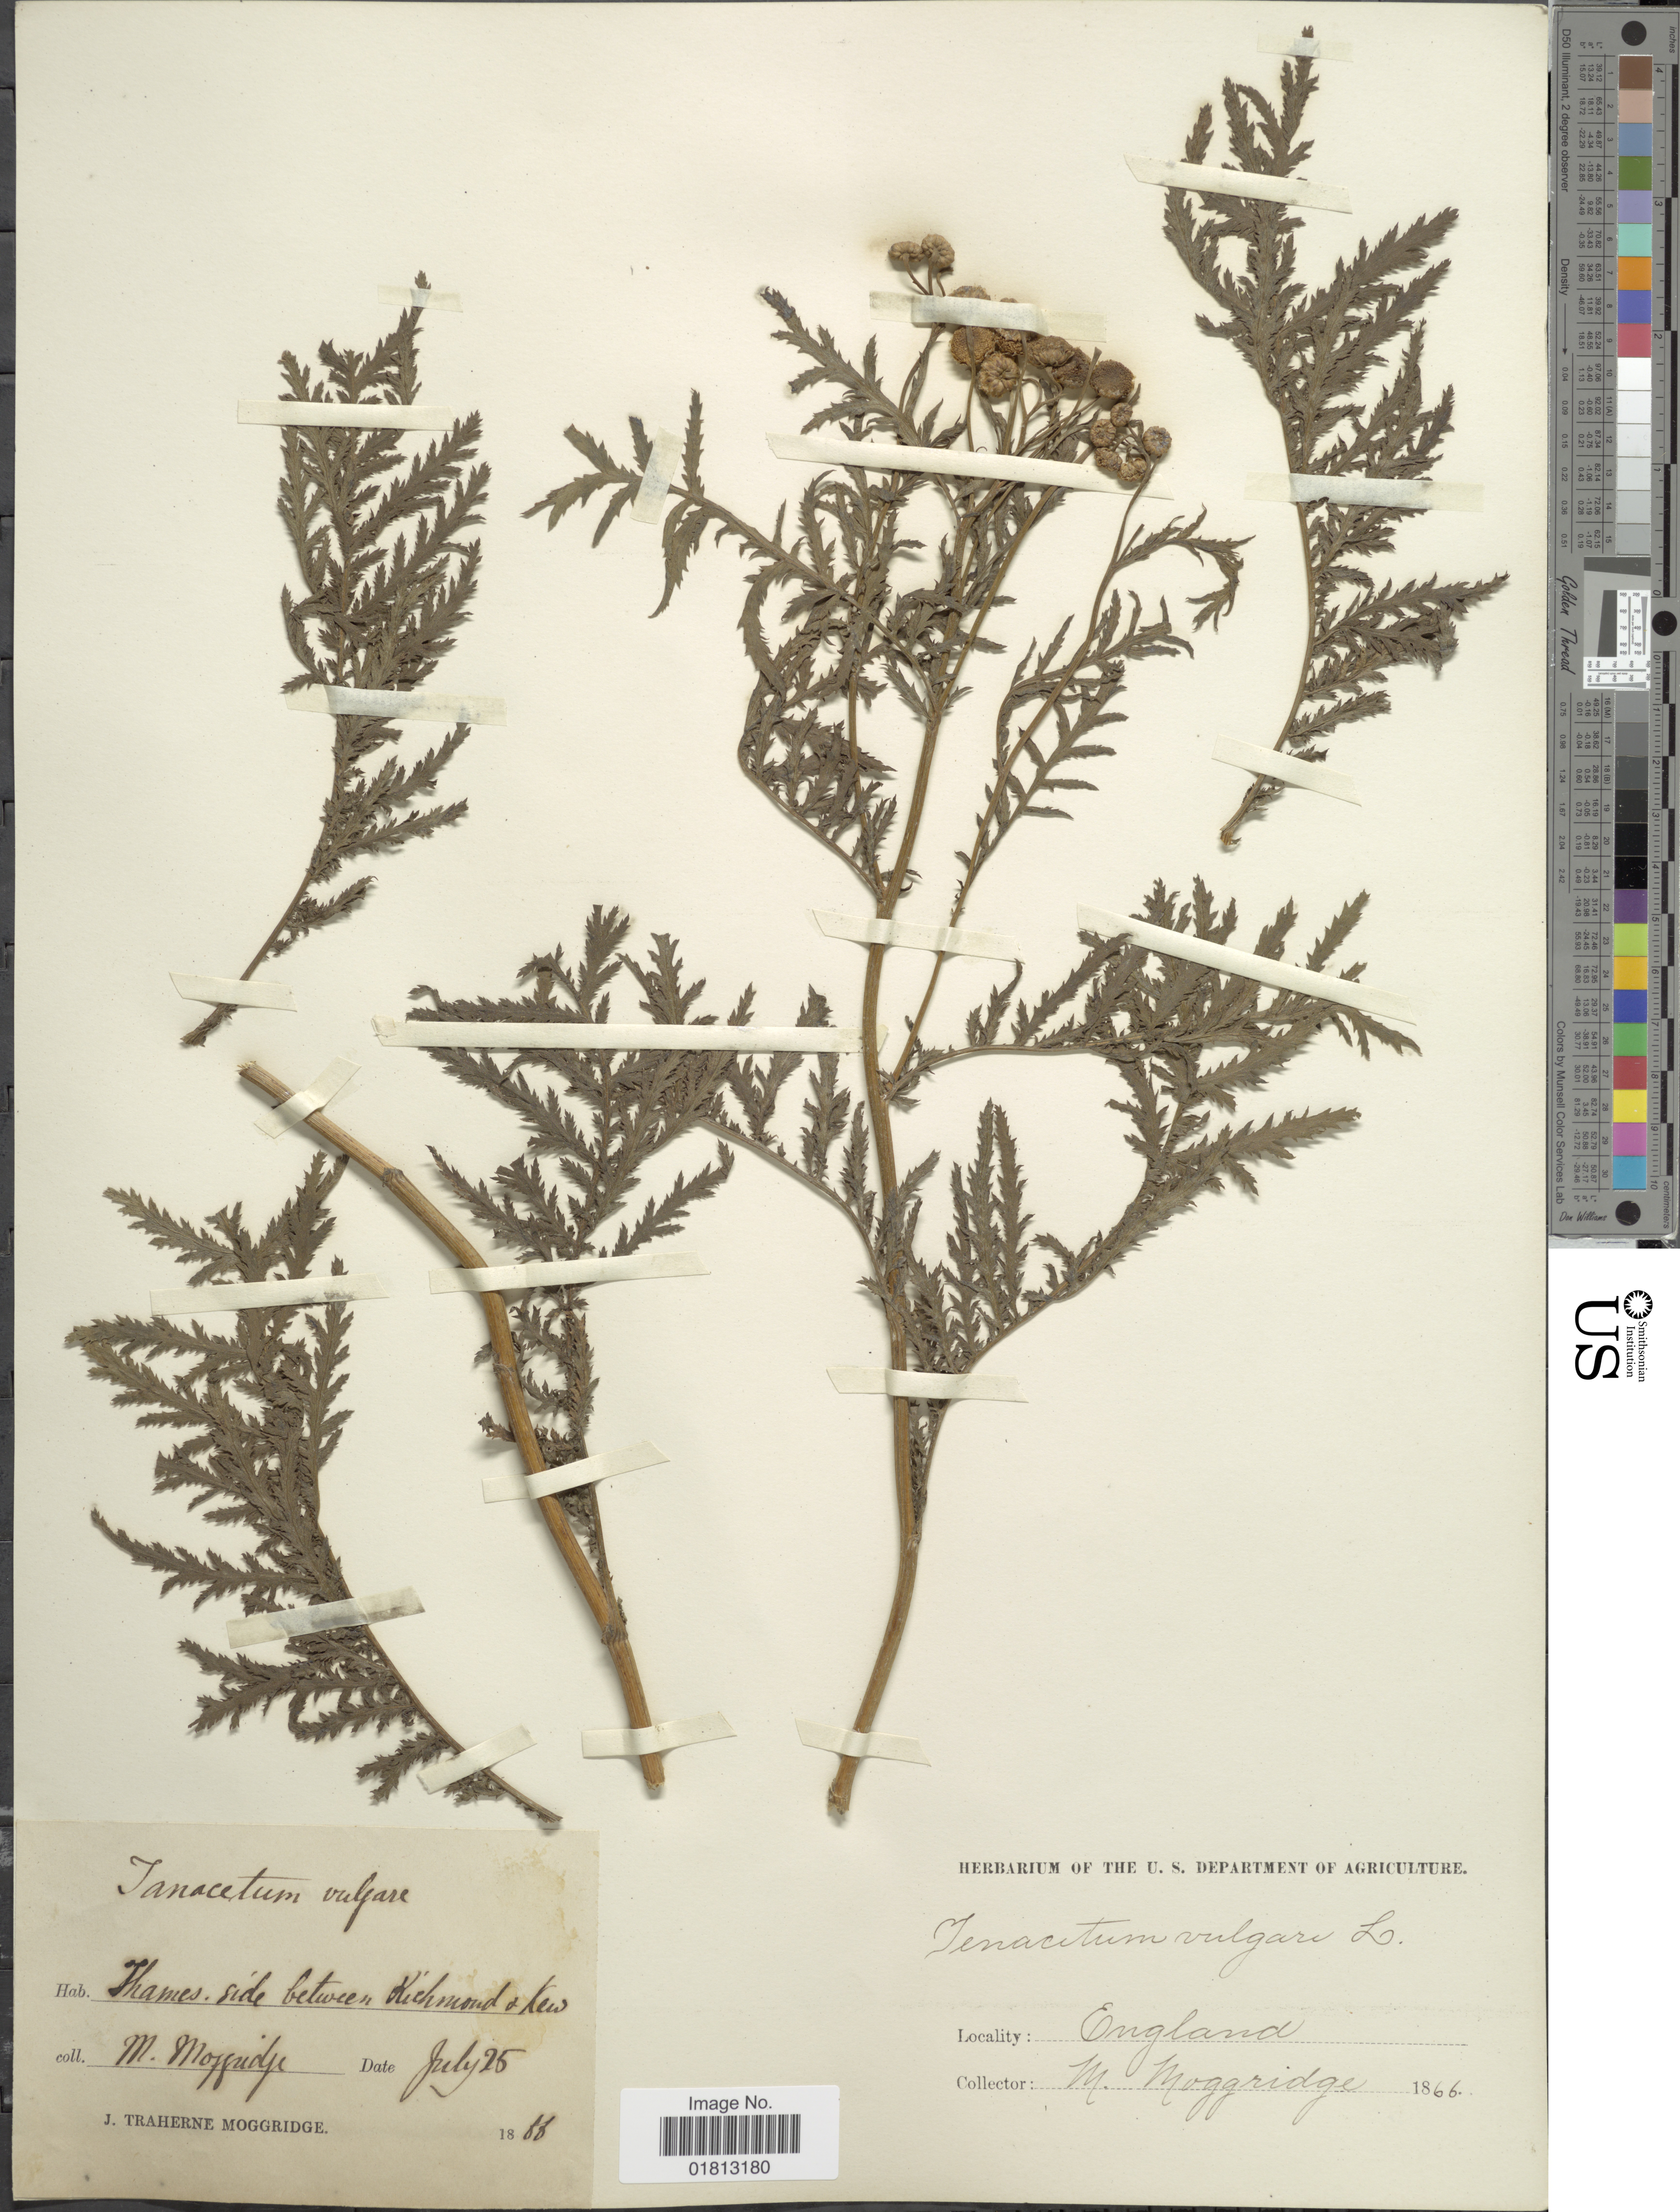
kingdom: Plantae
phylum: Tracheophyta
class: Magnoliopsida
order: Asterales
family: Asteraceae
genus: Tanacetum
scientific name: Tanacetum vulgare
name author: L.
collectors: M. Moggridge & J. T. Moggridge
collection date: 1866-07-25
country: United Kingdom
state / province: England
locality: Thames side between Kichmond at Kew